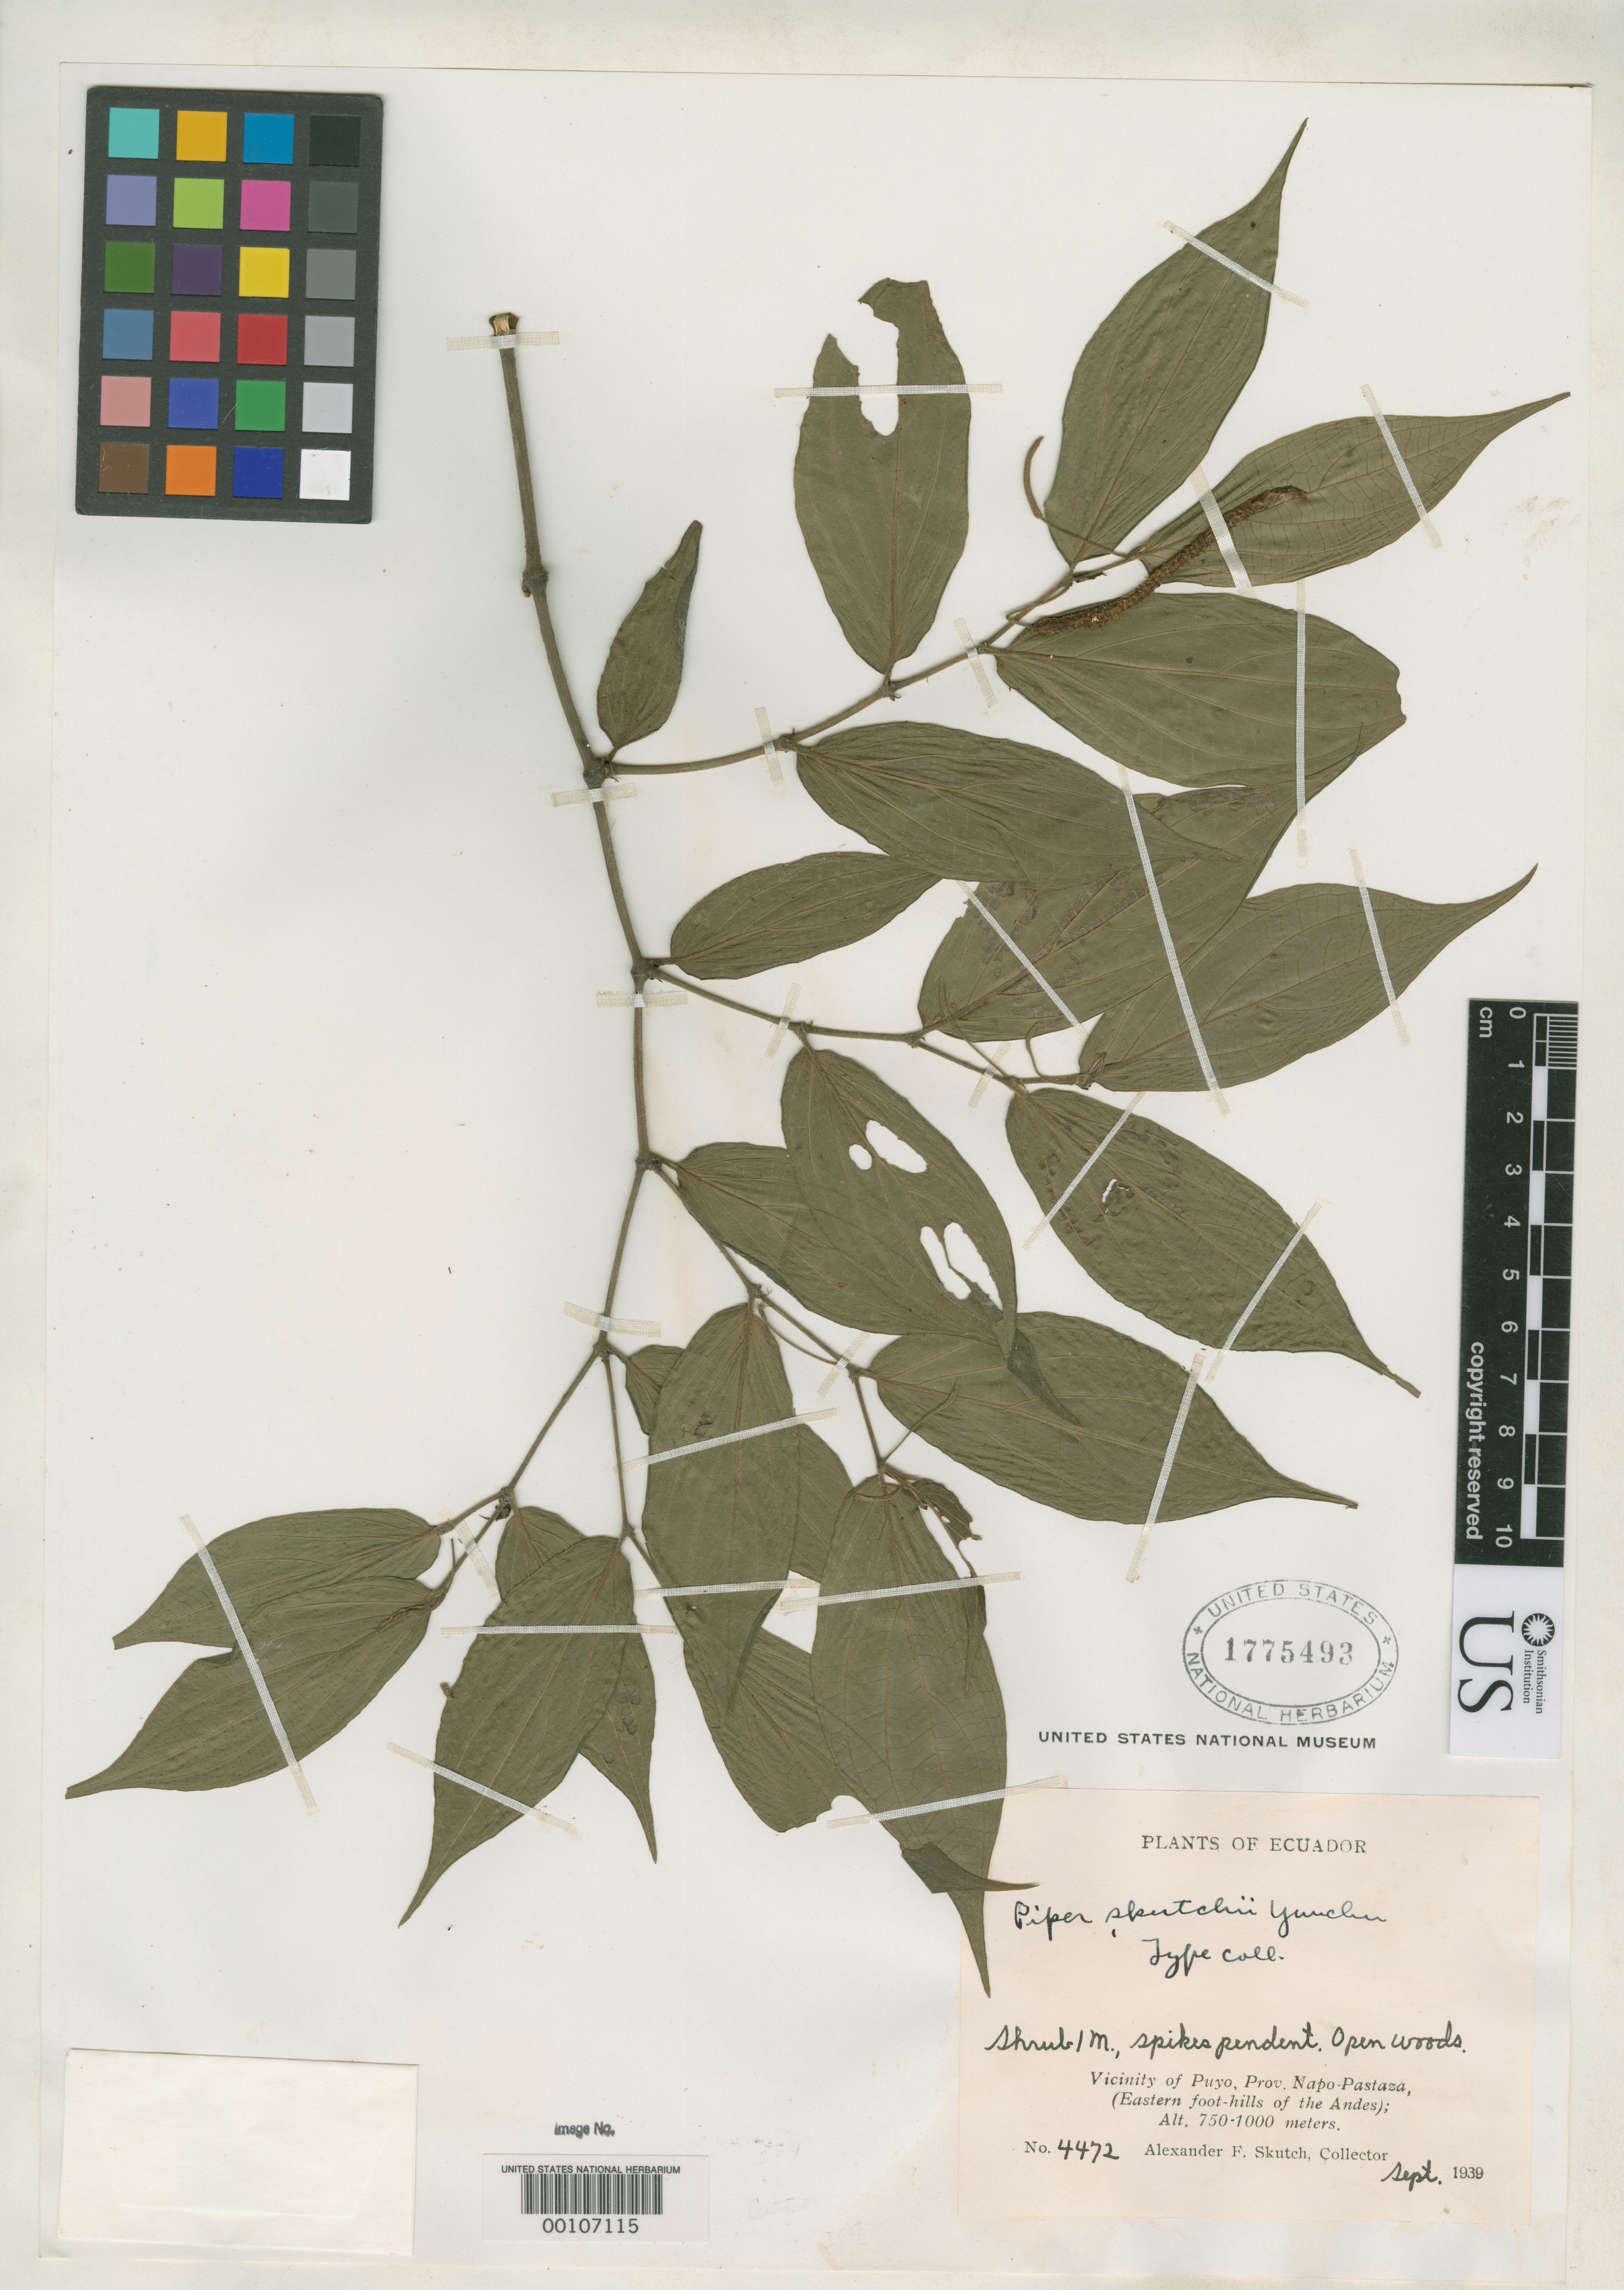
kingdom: Plantae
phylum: Tracheophyta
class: Magnoliopsida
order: Piperales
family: Piperaceae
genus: Piper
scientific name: Piper skutchii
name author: Trel. & Yunck.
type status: Isotype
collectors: A. F. Skutch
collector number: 4472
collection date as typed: Sep 1939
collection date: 1939-09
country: Ecuador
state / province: Pastaza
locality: Near Puyo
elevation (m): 750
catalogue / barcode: US 1775493